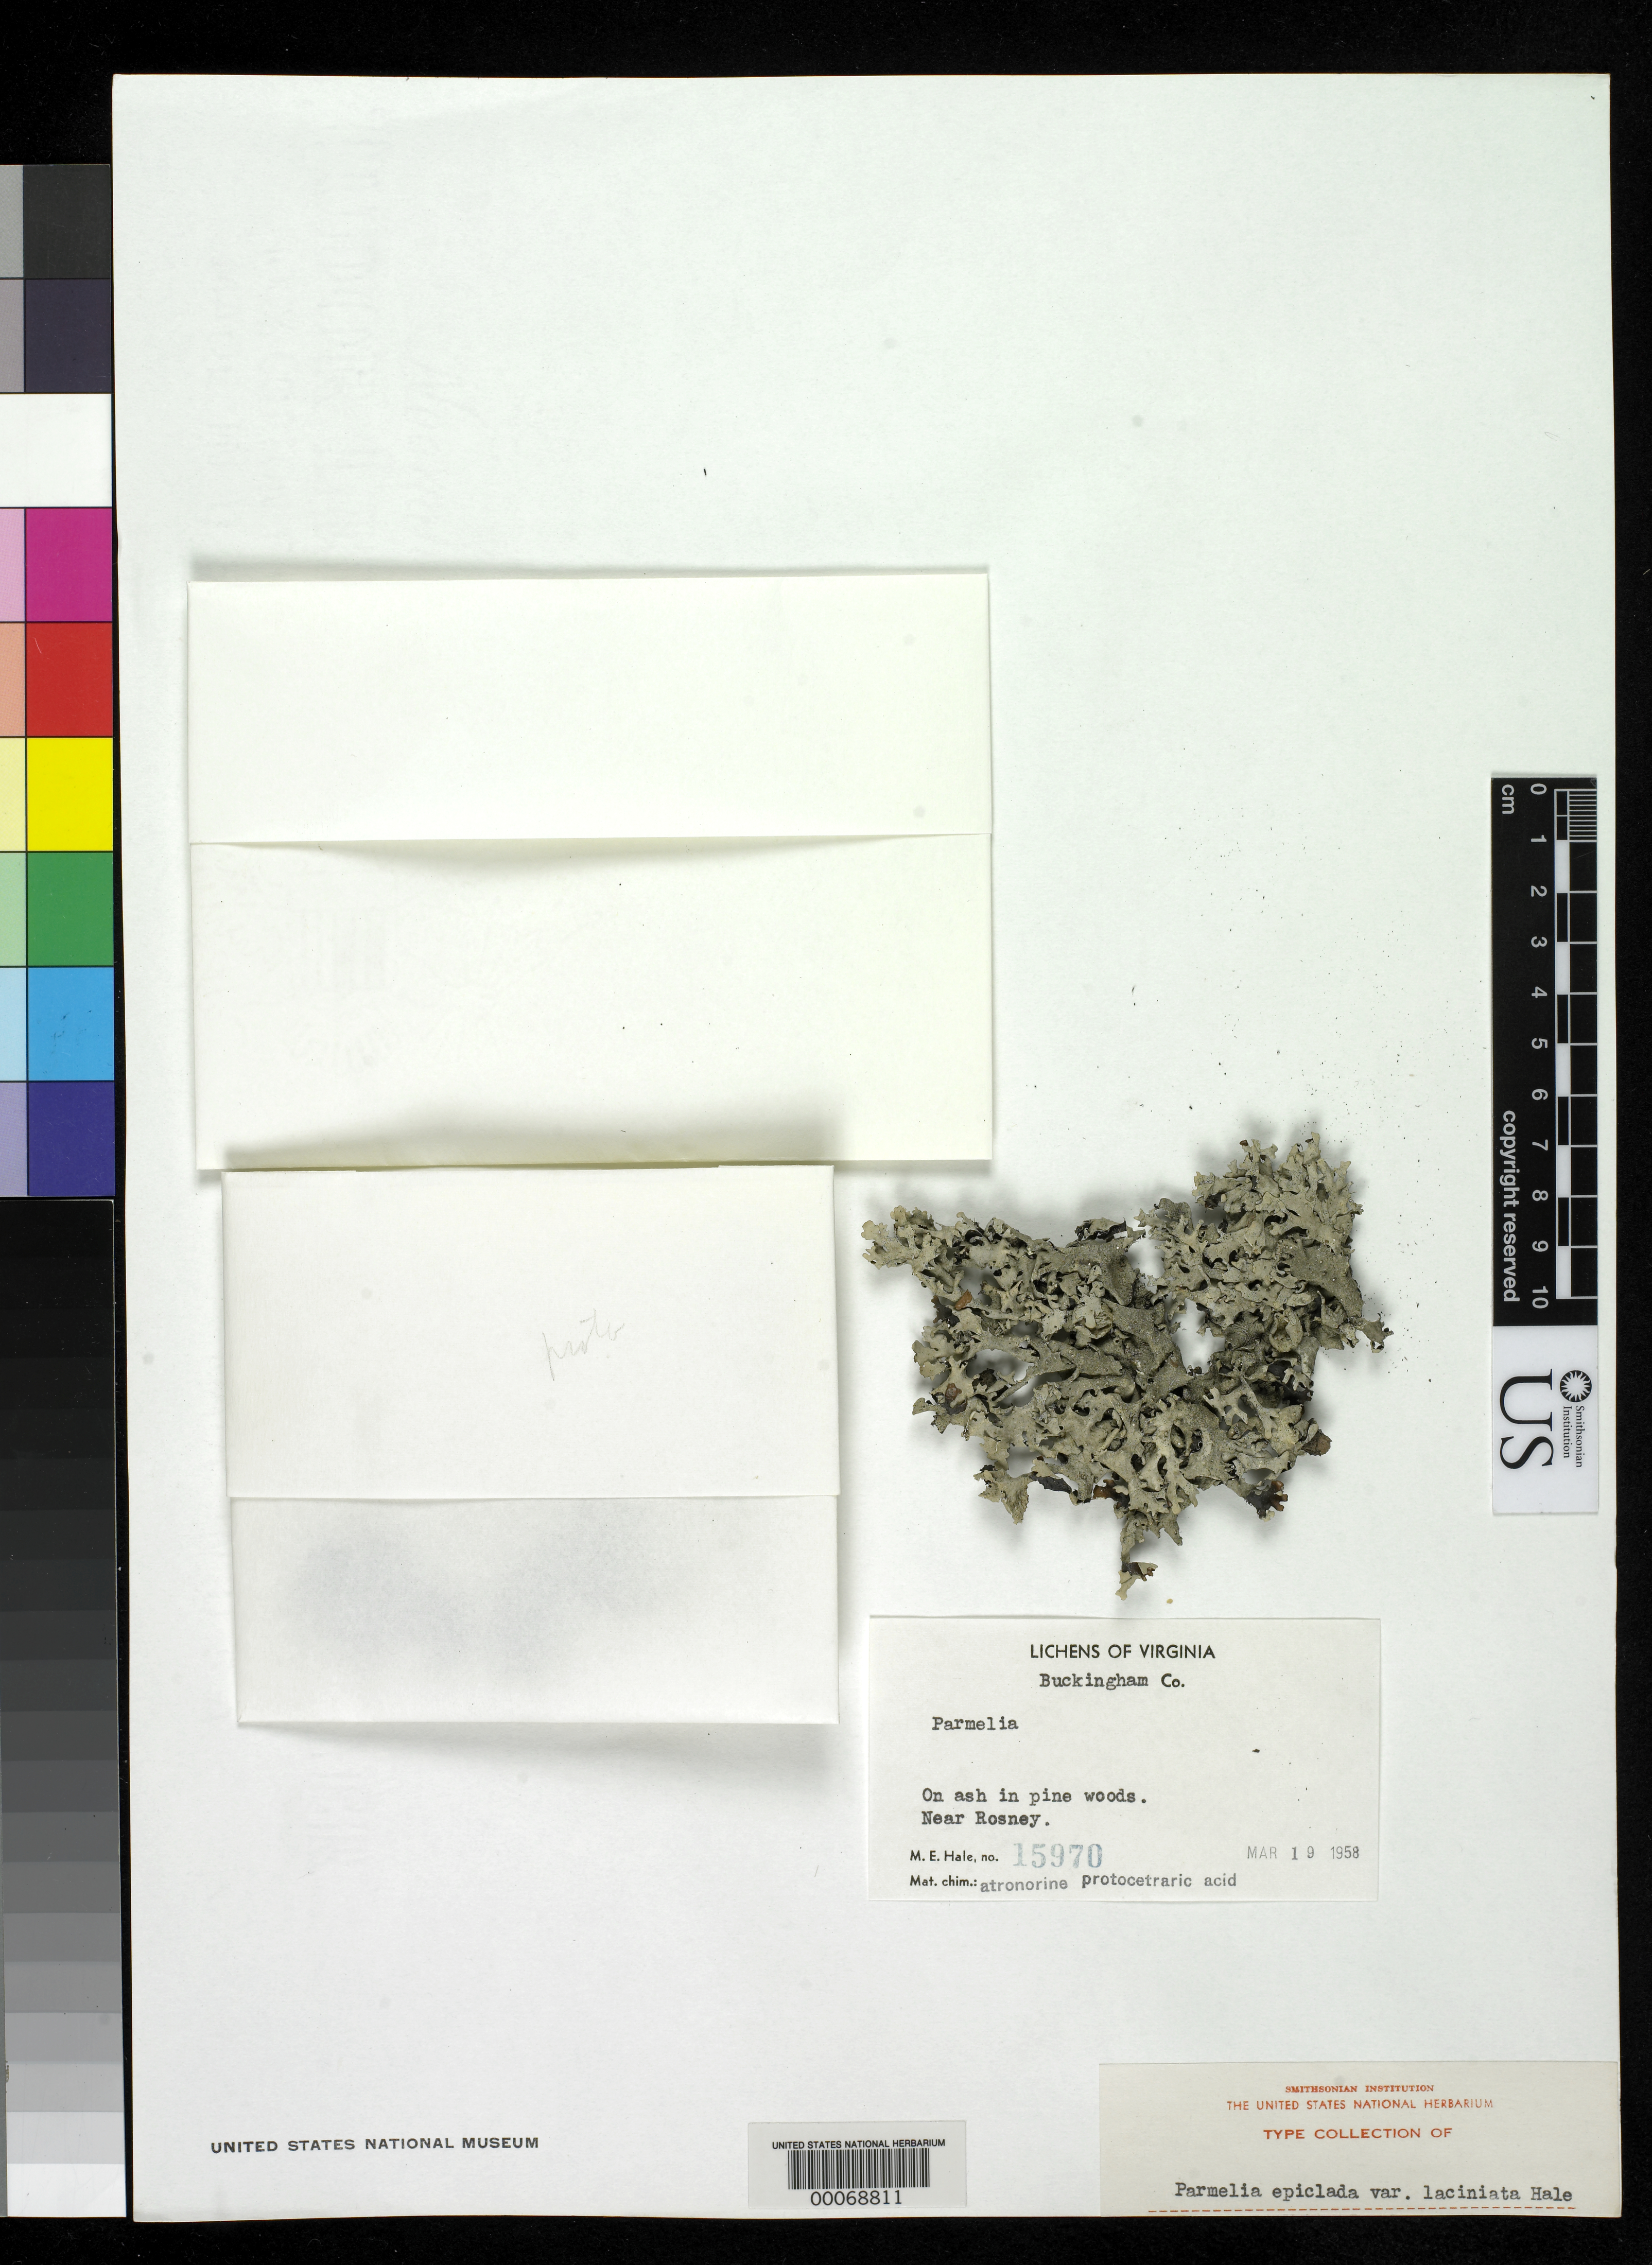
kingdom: Fungi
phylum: Ascomycota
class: Lecanoromycetes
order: Lecanorales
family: Parmeliaceae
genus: Parmelia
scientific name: Parmelia epiclada var. laciniata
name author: Hale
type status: Holotype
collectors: M. Hale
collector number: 15970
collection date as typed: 19 Mar 1958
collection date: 1958-03-19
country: United States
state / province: Virginia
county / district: Buckingham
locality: Near Rosney.